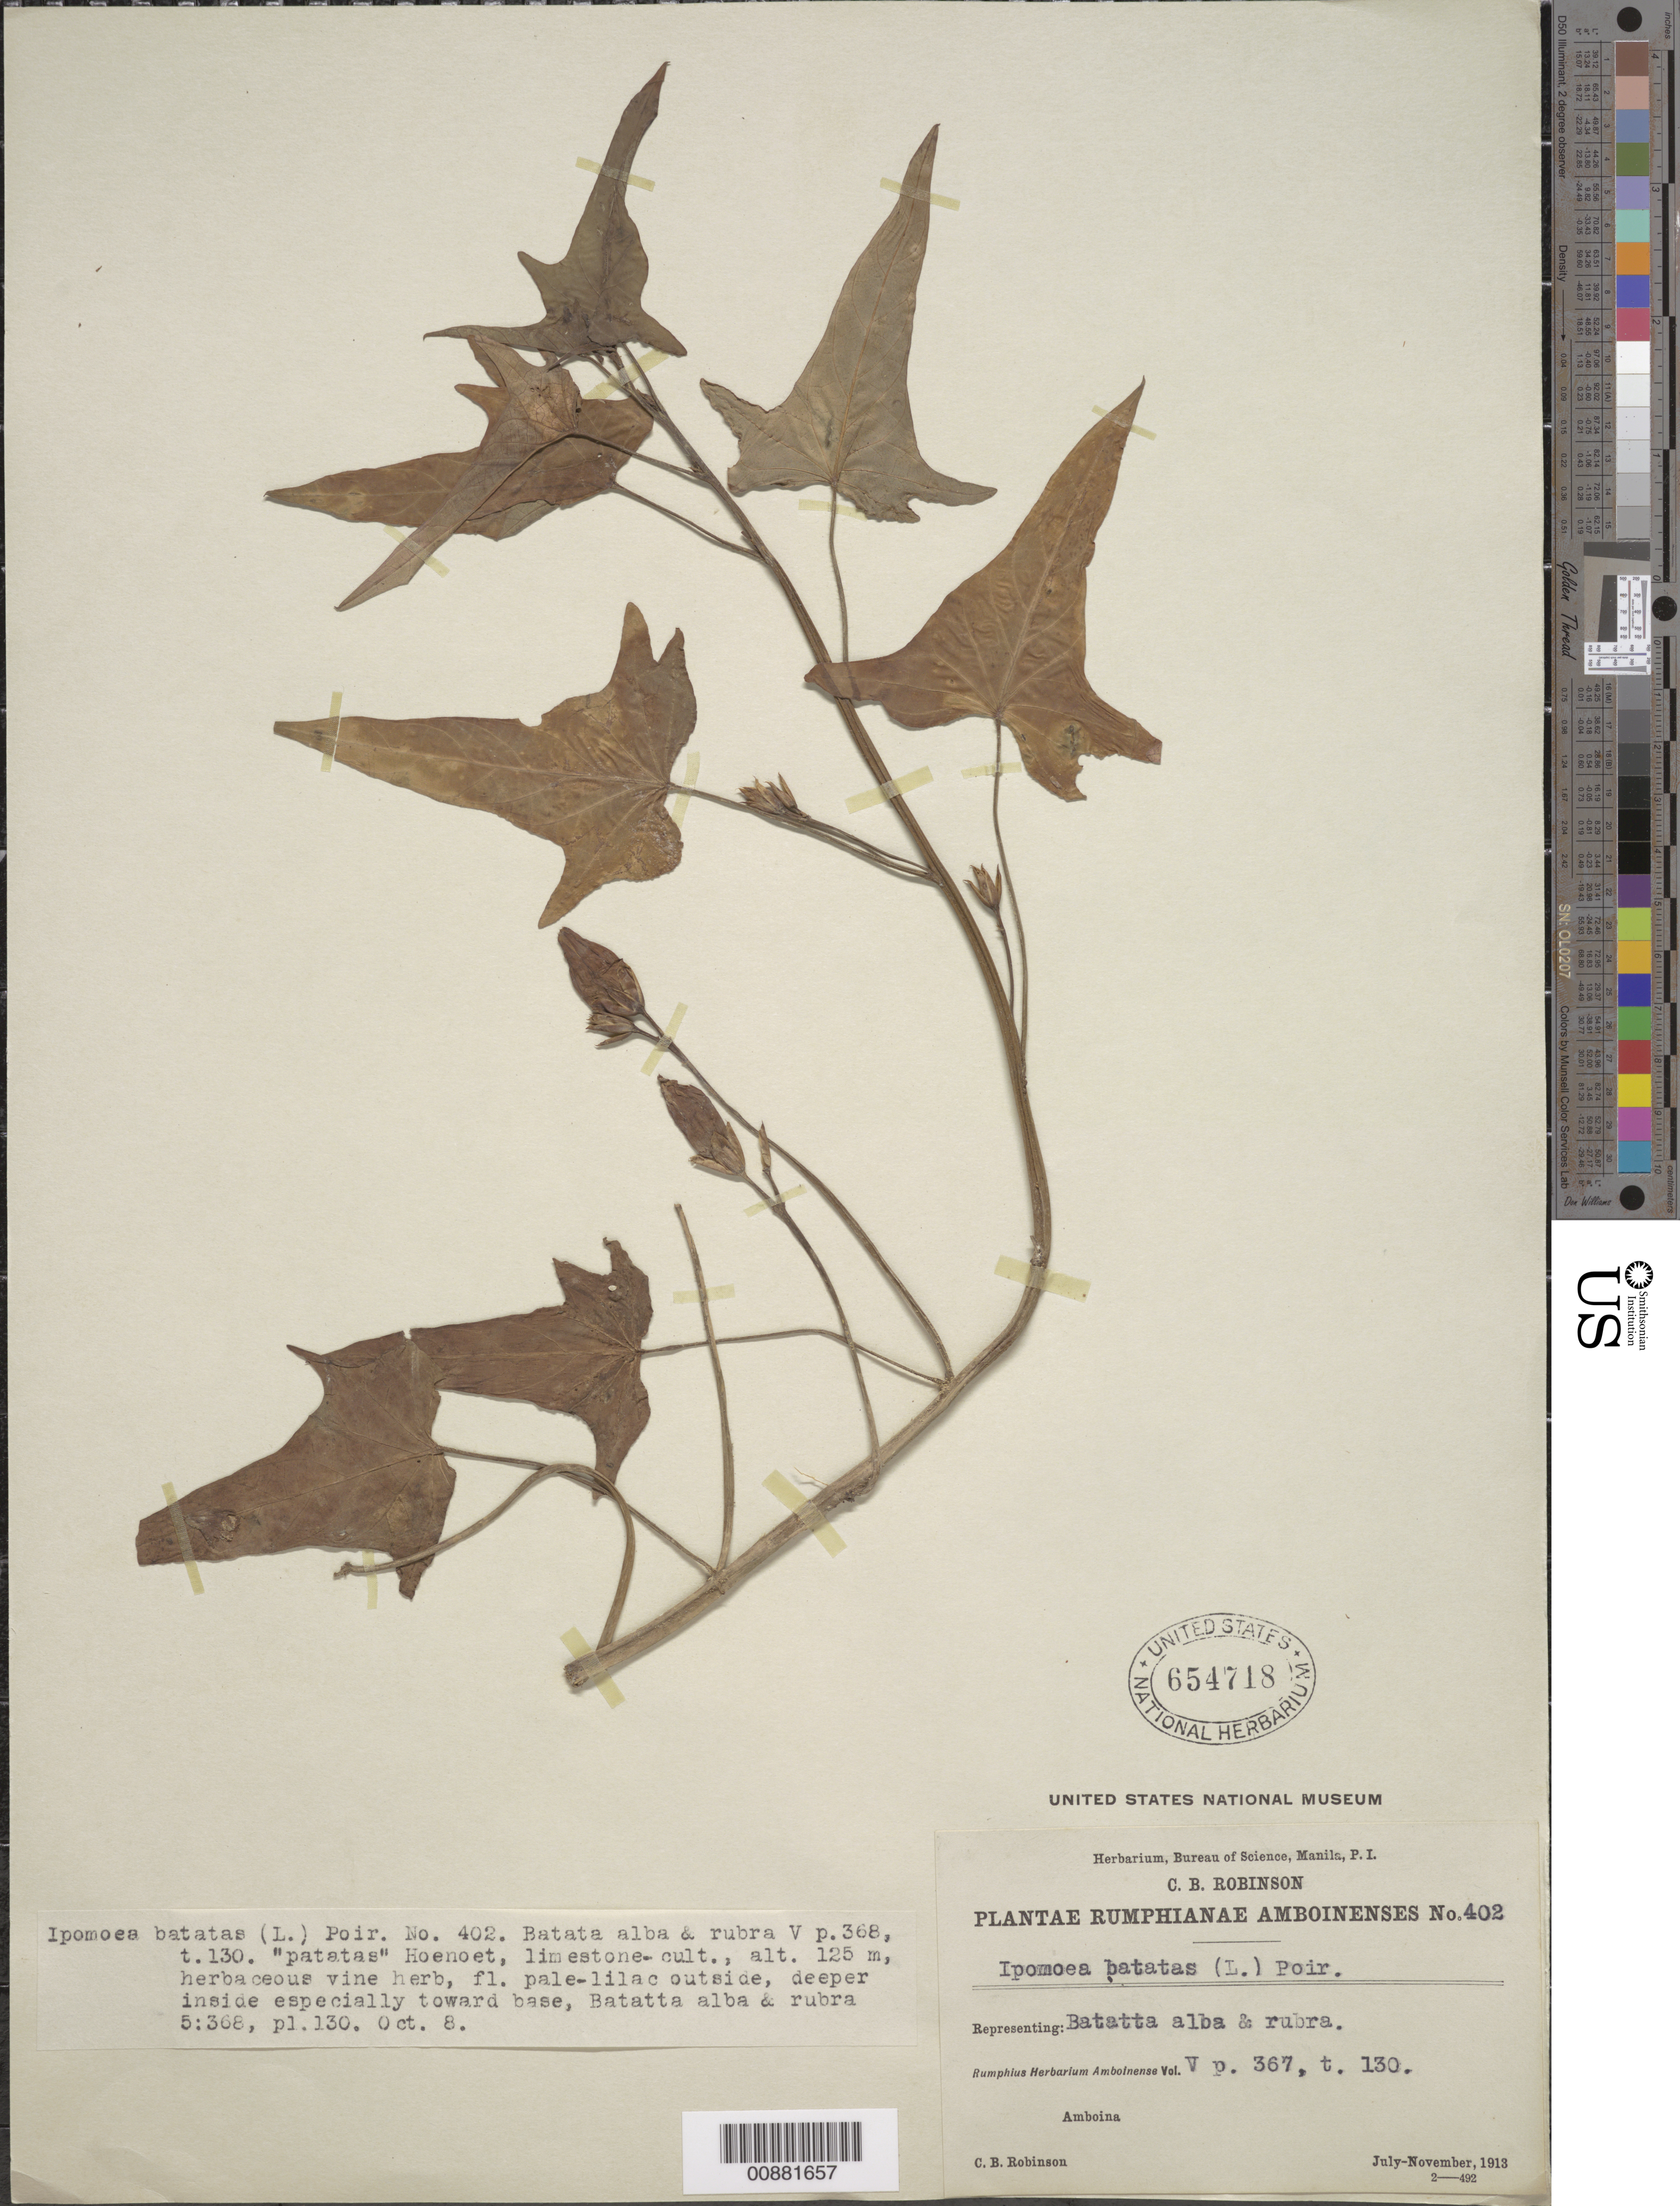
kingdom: Plantae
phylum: Tracheophyta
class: Magnoliopsida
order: Solanales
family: Convolvulaceae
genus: Ipomoea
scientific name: Ipomoea batatas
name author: (L.) Lam.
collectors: C. Robinson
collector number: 402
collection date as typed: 01 Jul 1913 to 30 Nov 1913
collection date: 1913-07-01/1913-11-30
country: Indonesia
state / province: Maluku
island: Amboina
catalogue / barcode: US 654718